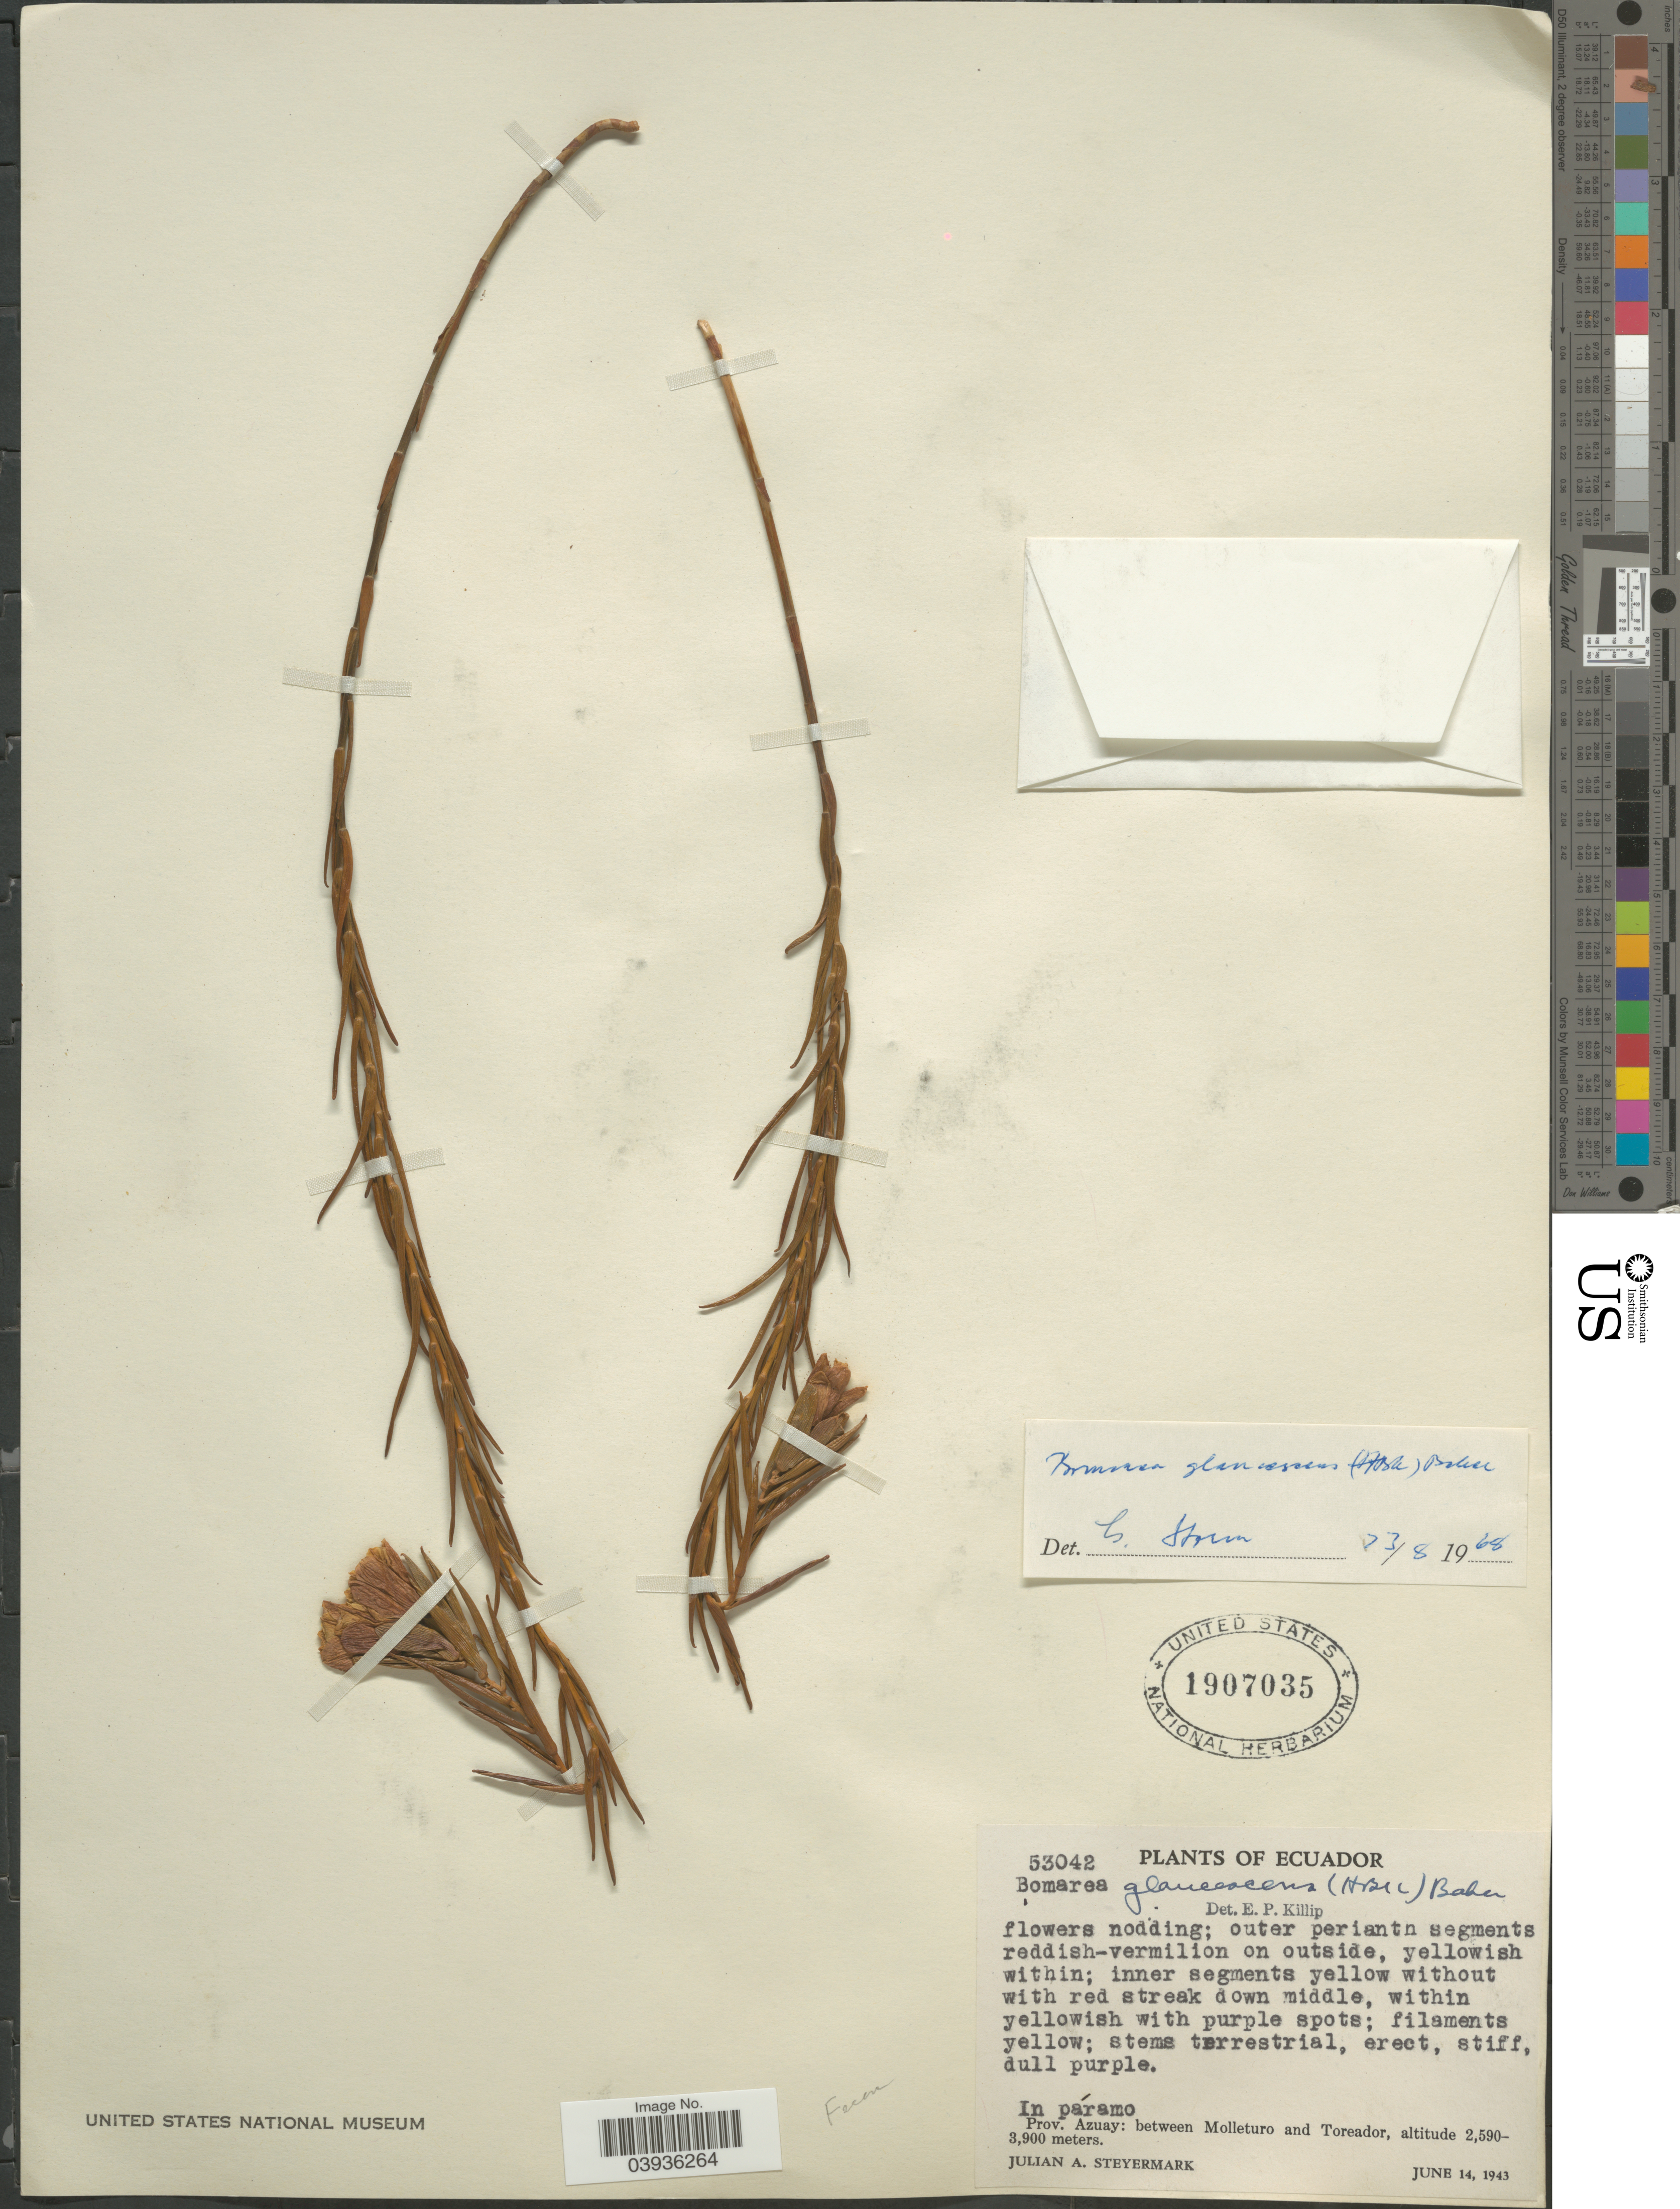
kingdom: Plantae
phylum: Tracheophyta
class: Liliopsida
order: Liliales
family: Alstroemeriaceae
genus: Bomarea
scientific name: Bomarea glaucescens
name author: (Kunth) Baker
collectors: J. Steyermark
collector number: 53042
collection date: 1943-06-14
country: Ecuador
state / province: Azuay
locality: In páramo between Molleturo and Toreador.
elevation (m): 2590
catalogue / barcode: US 1907035